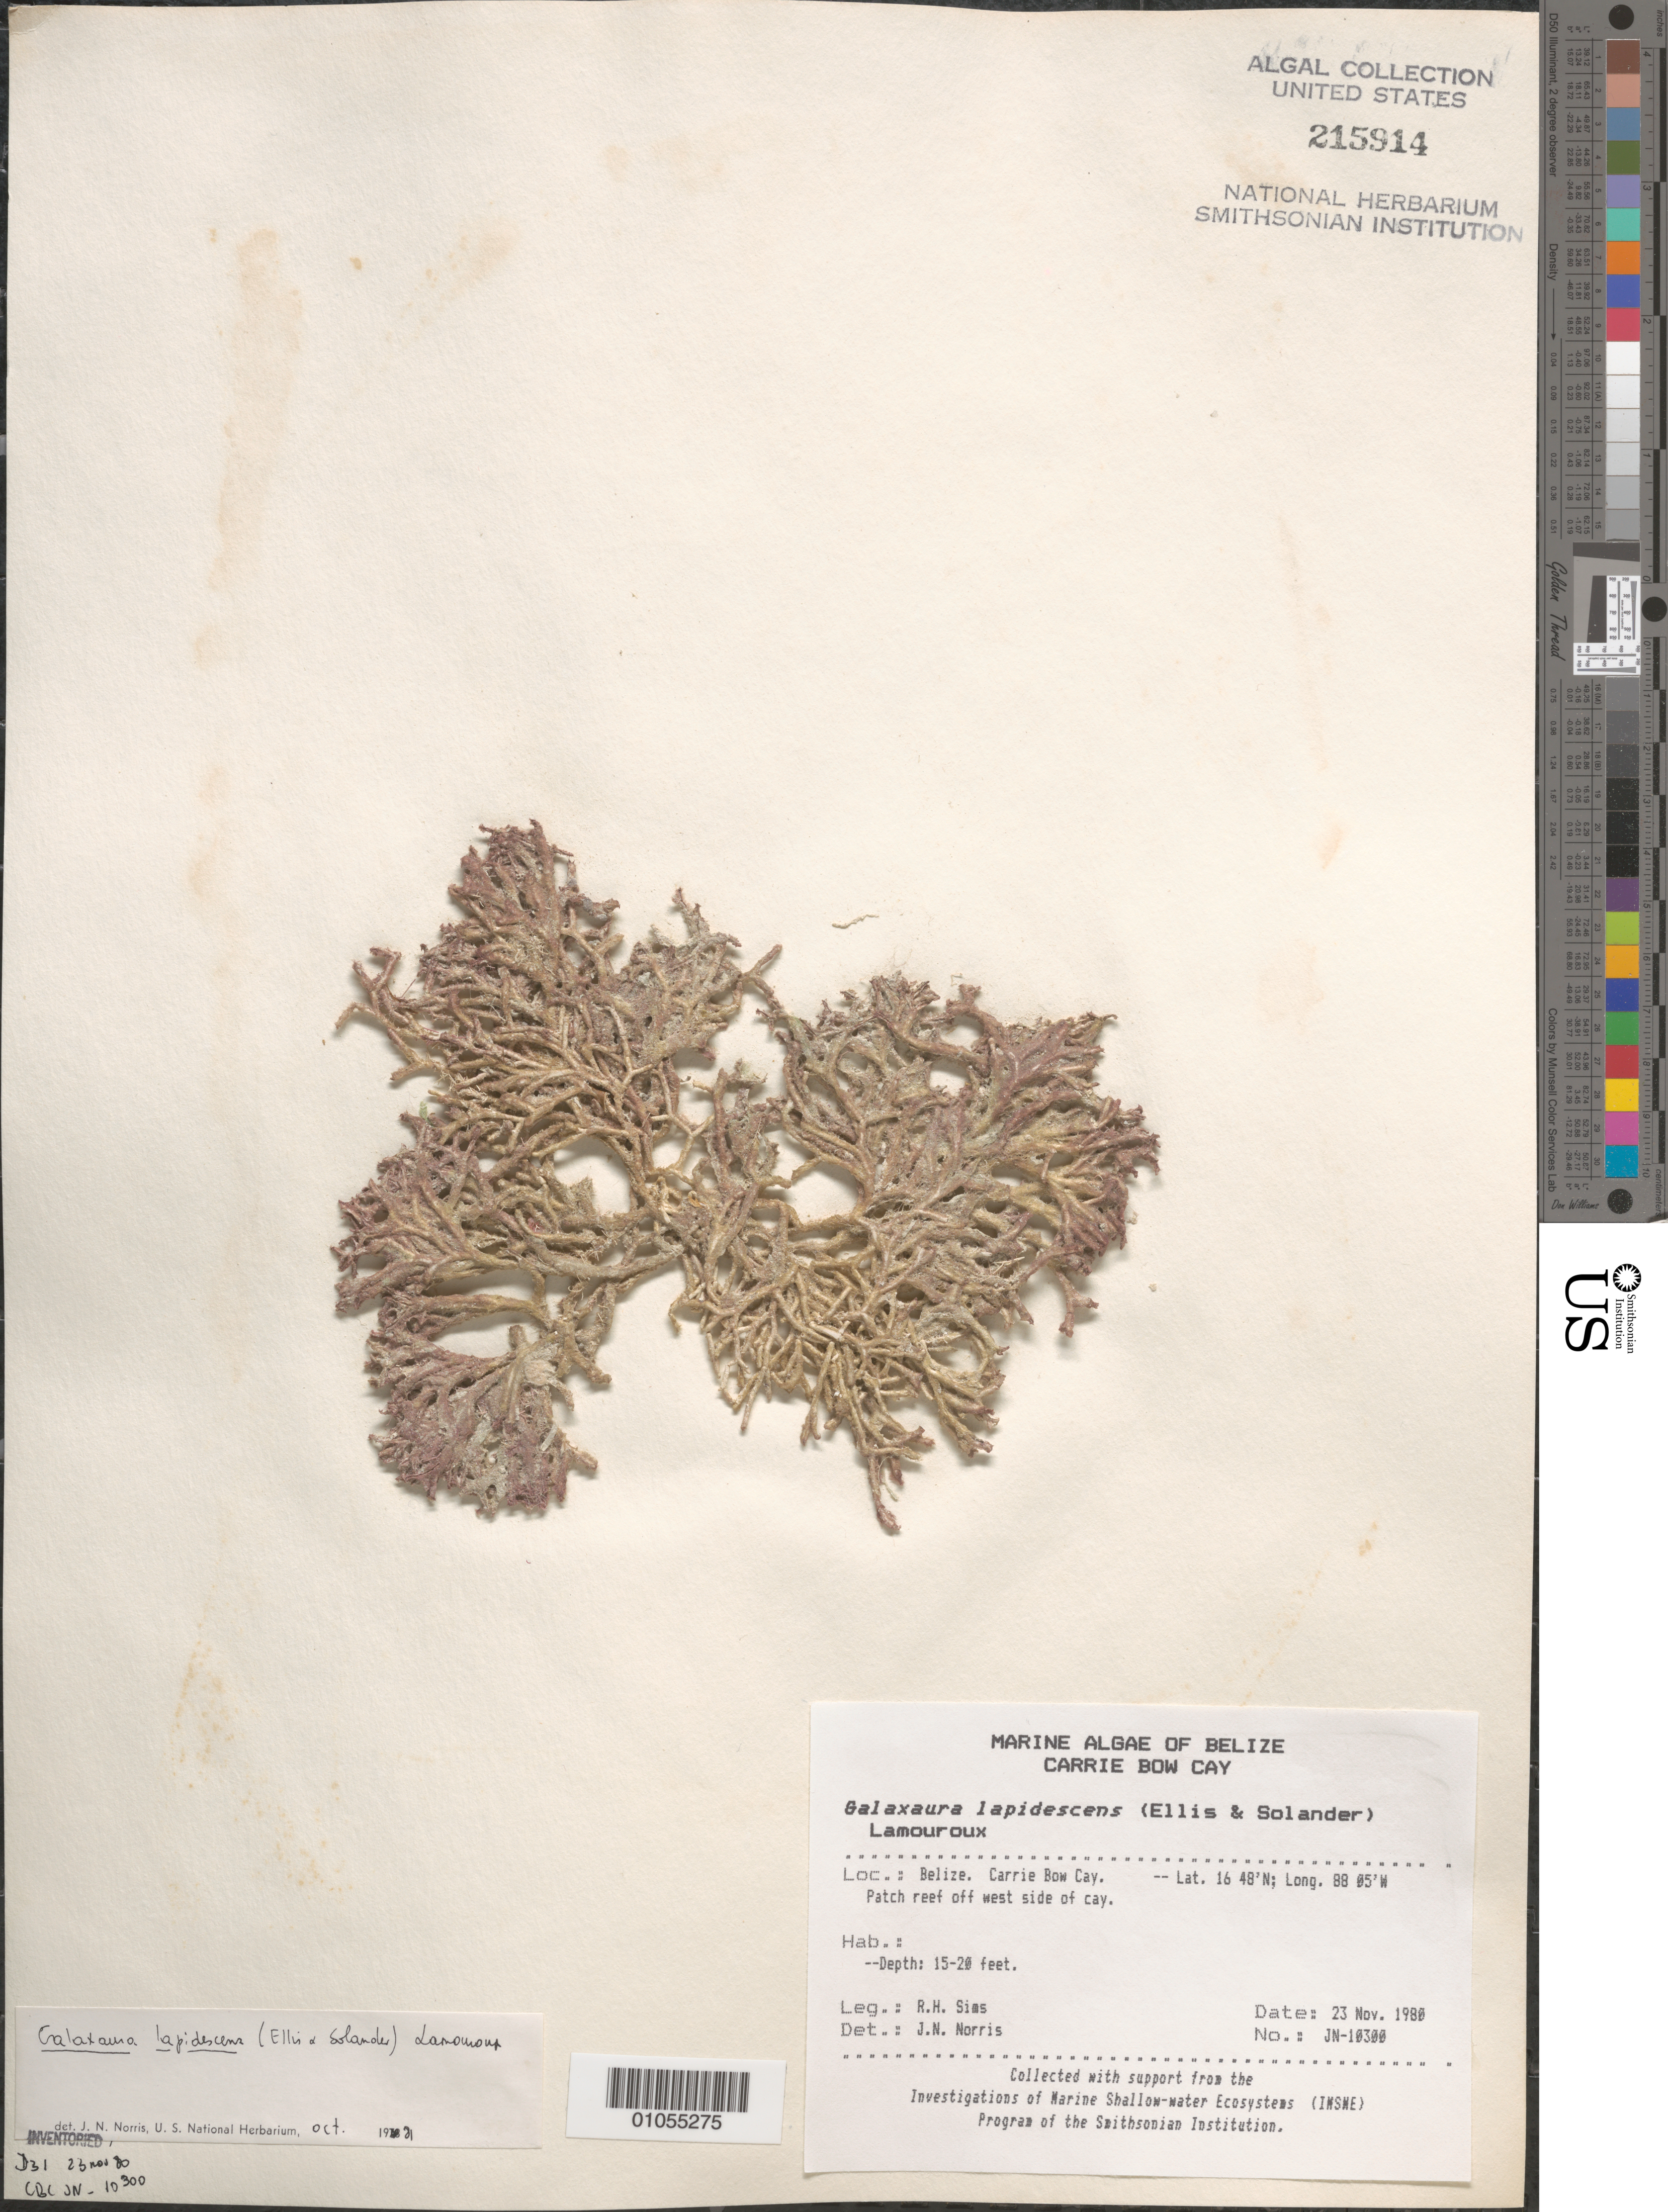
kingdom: Plantae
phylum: Rhodophyta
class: Florideophyceae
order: Nemaliales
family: Galaxauraceae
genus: Galaxaura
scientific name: Galaxaura rugosa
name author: (Ellis & Sol.) J.V.Lamouroux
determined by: Algae name updating Project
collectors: R. H. Sims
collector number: JN-10300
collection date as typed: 23 Nov 1980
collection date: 1980-11-23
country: Belize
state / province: Stann Creek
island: Carrie Bow Cay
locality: Patch reef off west side of Carrie Bow Cay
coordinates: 16 48'N, 88 05'W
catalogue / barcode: US 215914